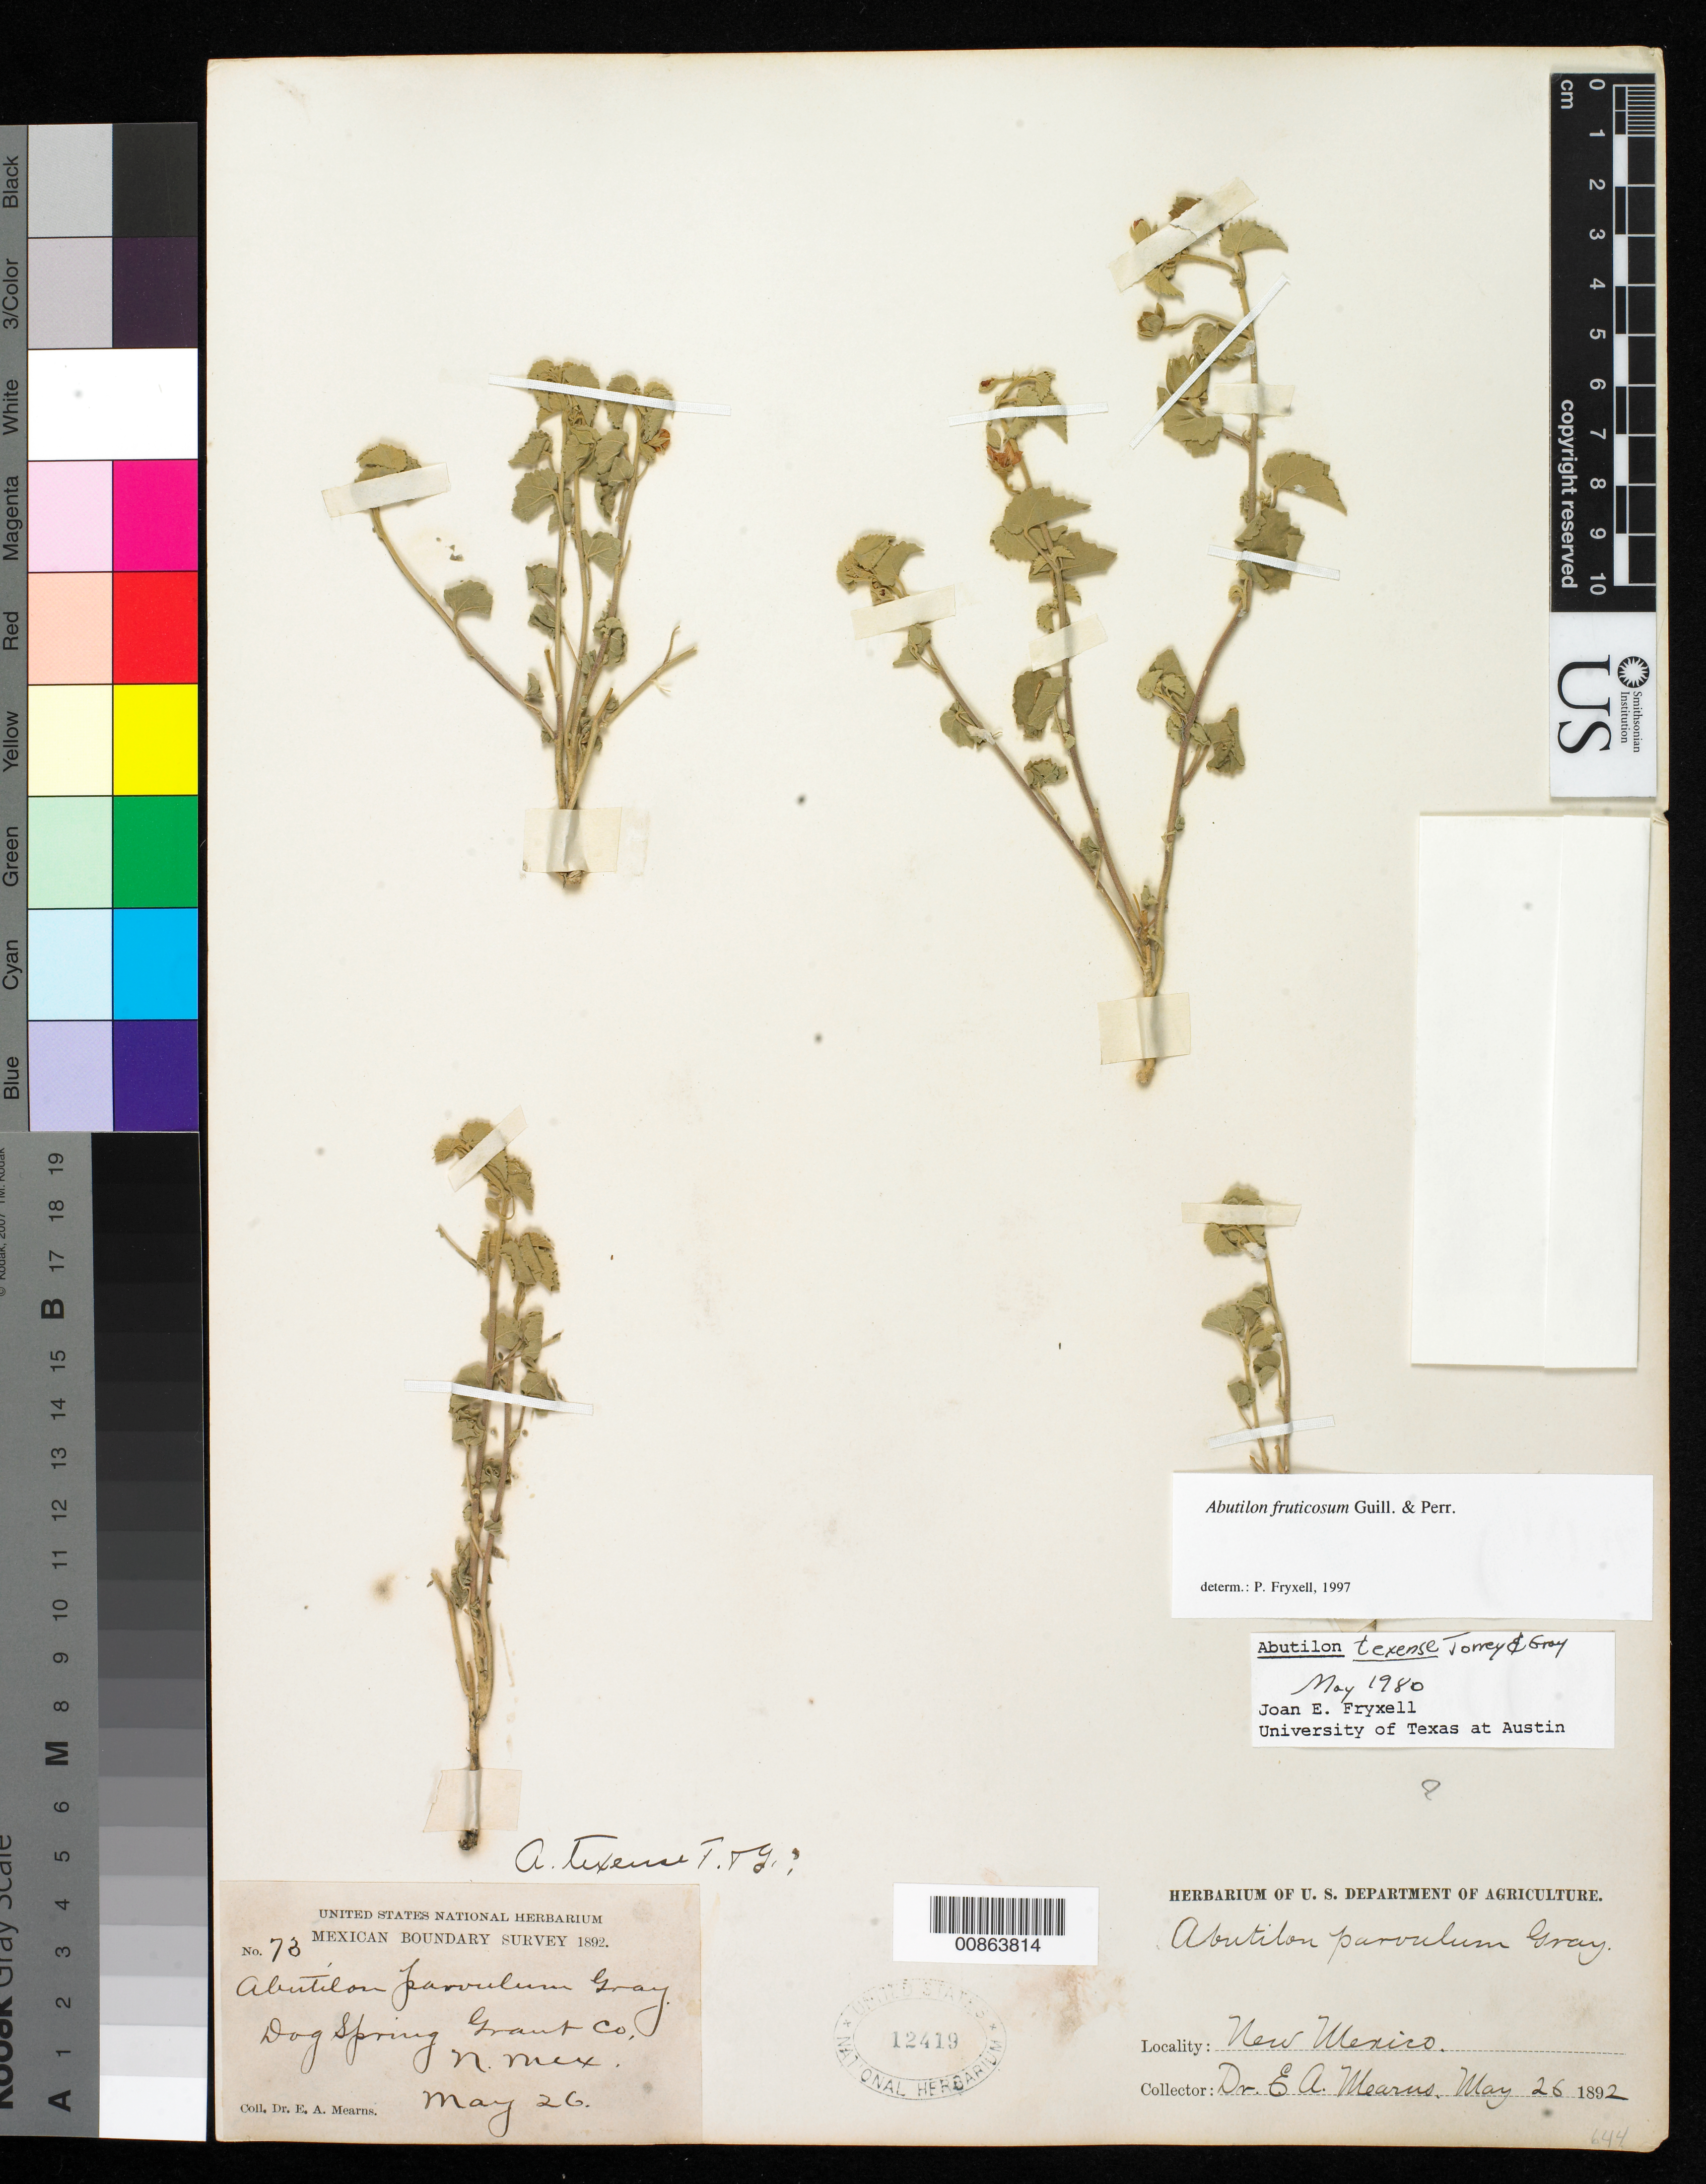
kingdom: Plantae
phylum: Tracheophyta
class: Magnoliopsida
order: Malvales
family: Malvaceae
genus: Abutilon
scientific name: Abutilon fruticosum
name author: Guill. & Perr.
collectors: E. A. Mearns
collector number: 73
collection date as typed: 26 May 1892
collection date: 1892-05-26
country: United States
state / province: New Mexico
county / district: Grant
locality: Dog Spring, Grant County, New Mexico.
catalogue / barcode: US 12419